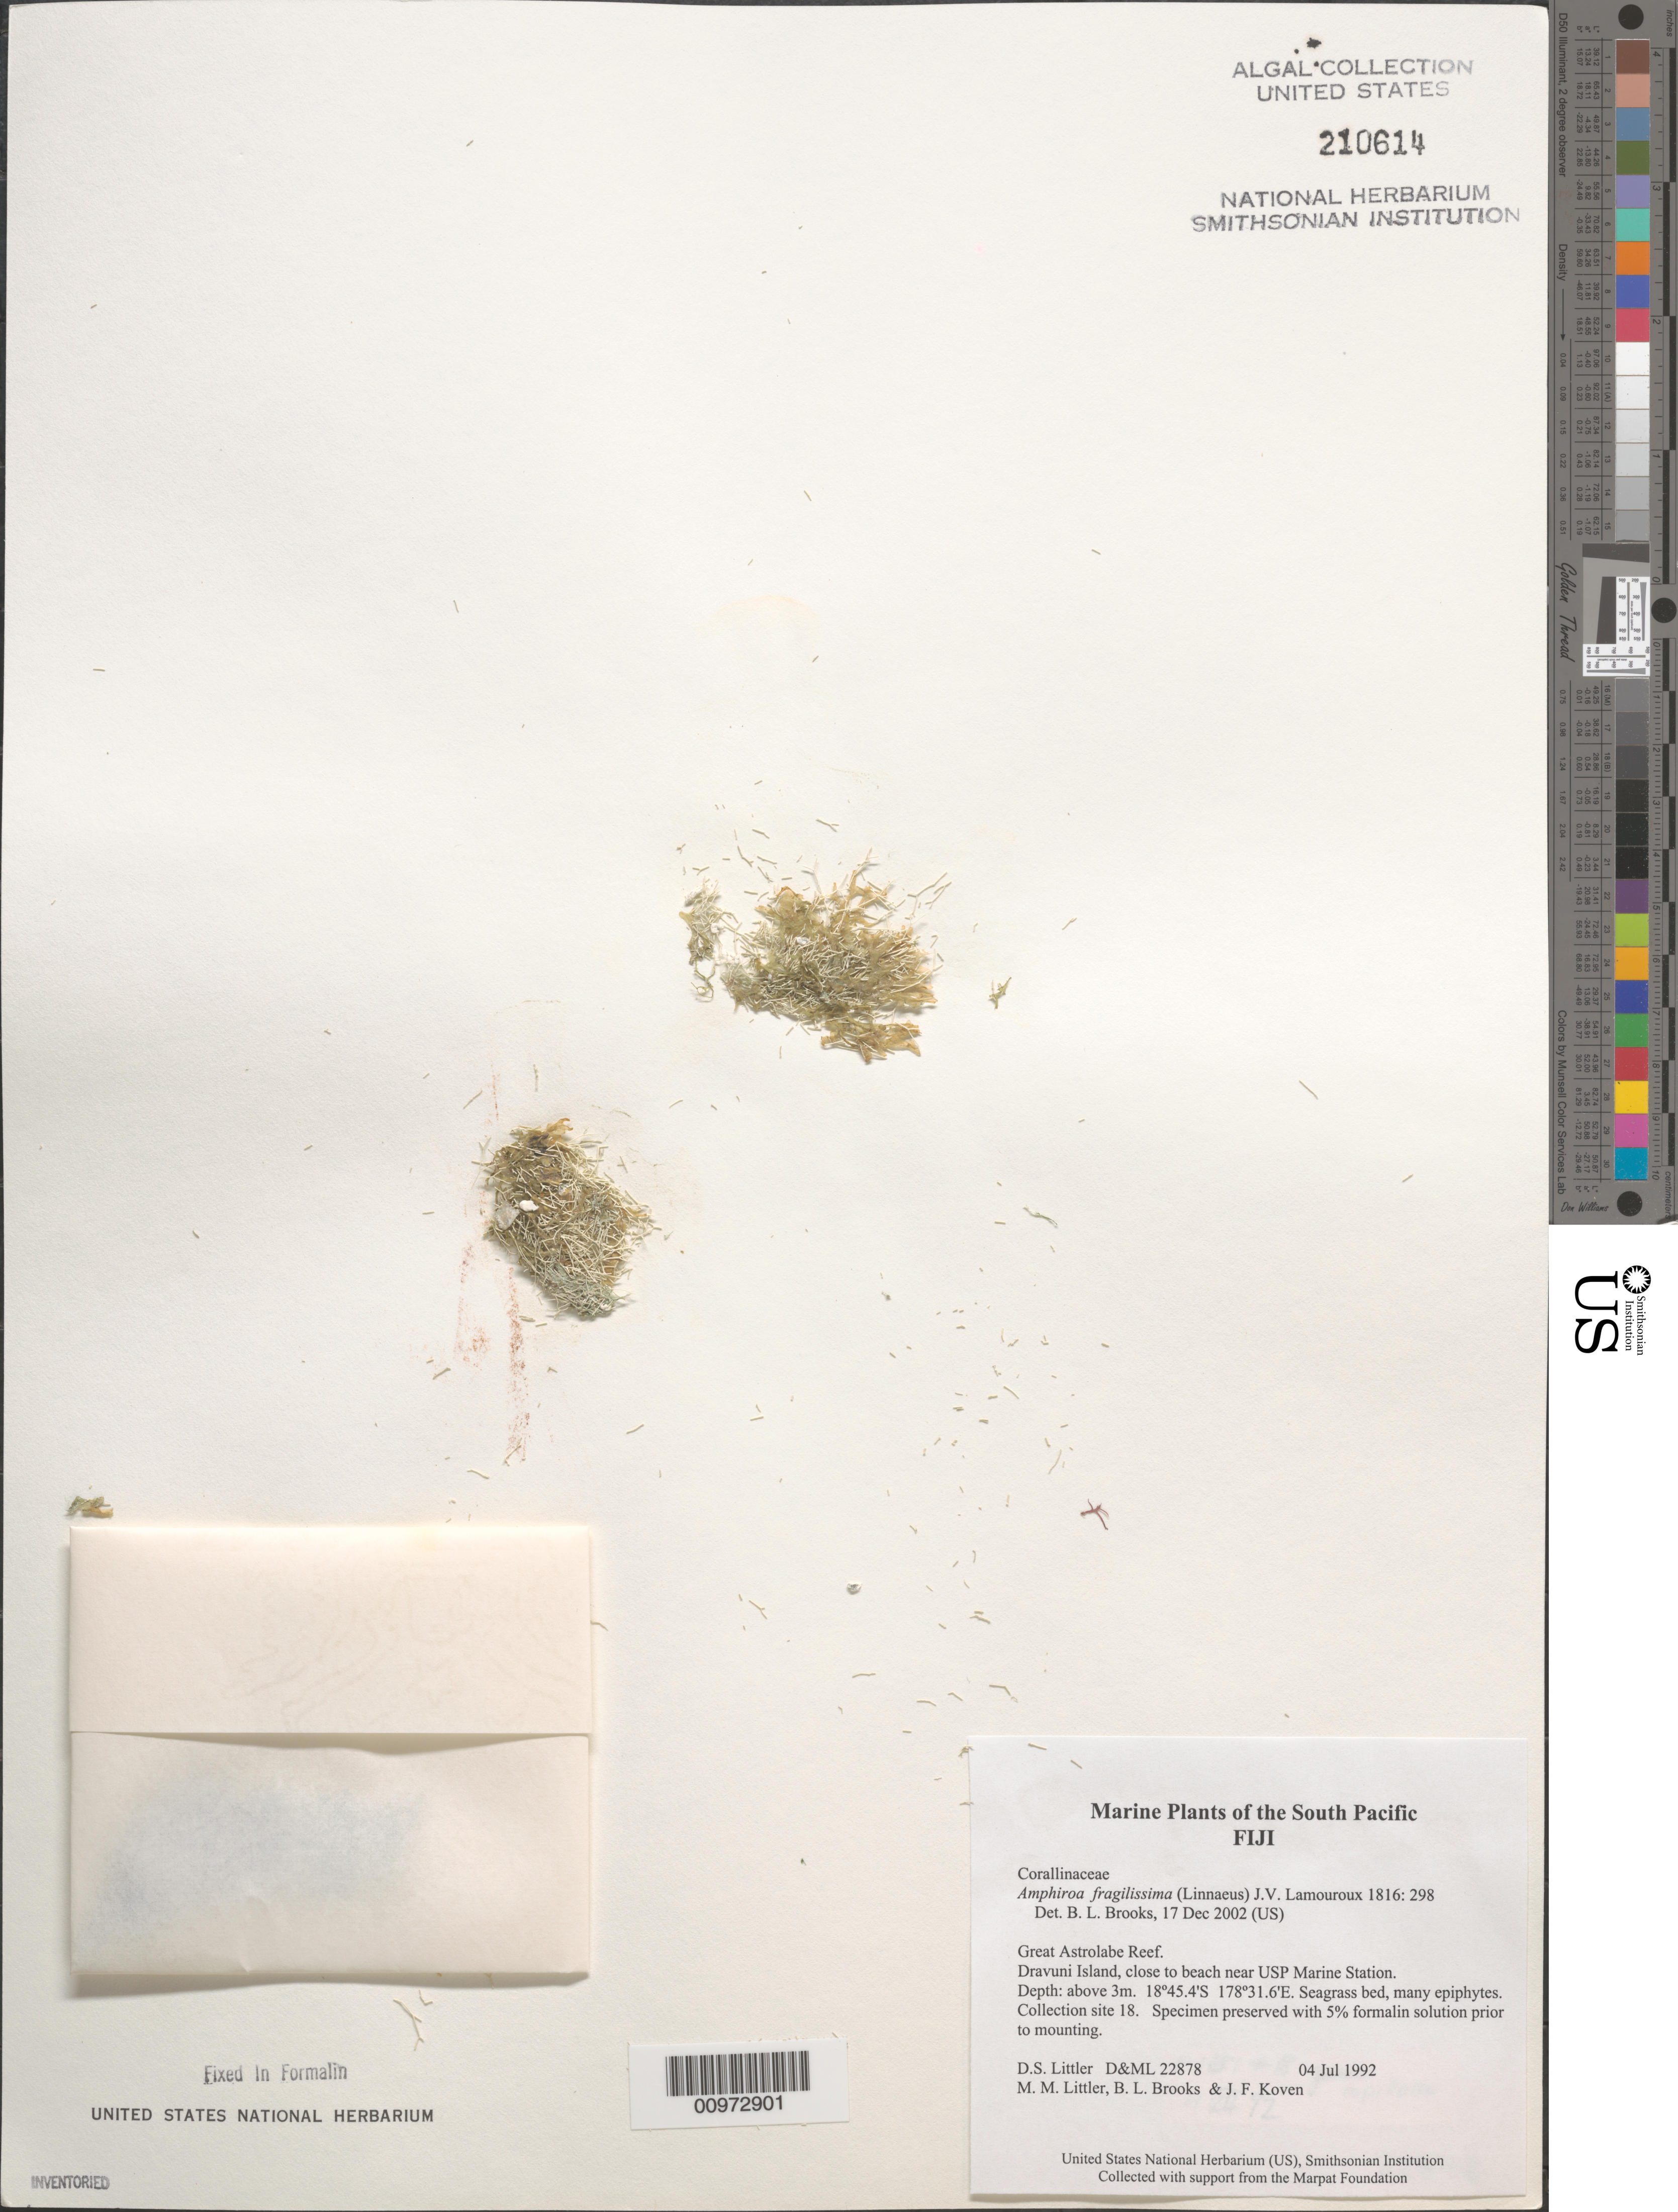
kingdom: Plantae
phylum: Rhodophyta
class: Florideophyceae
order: Corallinales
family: Lithophyllaceae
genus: Amphiroa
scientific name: Amphiroa fragilissima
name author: (L.) J.V.Lamouroux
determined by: Brooks, B. L., (BOT), Smithsonian Institution - National Museum of Natural History (UNITED STATES)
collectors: D. S. Littler, M. M. Littler, B. Brooks & J. Koven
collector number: D&ML 22878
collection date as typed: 04 Jul 1992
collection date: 1992-07-04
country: Fiji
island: Dravuni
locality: Great Astrolabe Reef, close to beach near USP Marine Station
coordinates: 18 45.4'S, 178 31.6'E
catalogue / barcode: US 210614